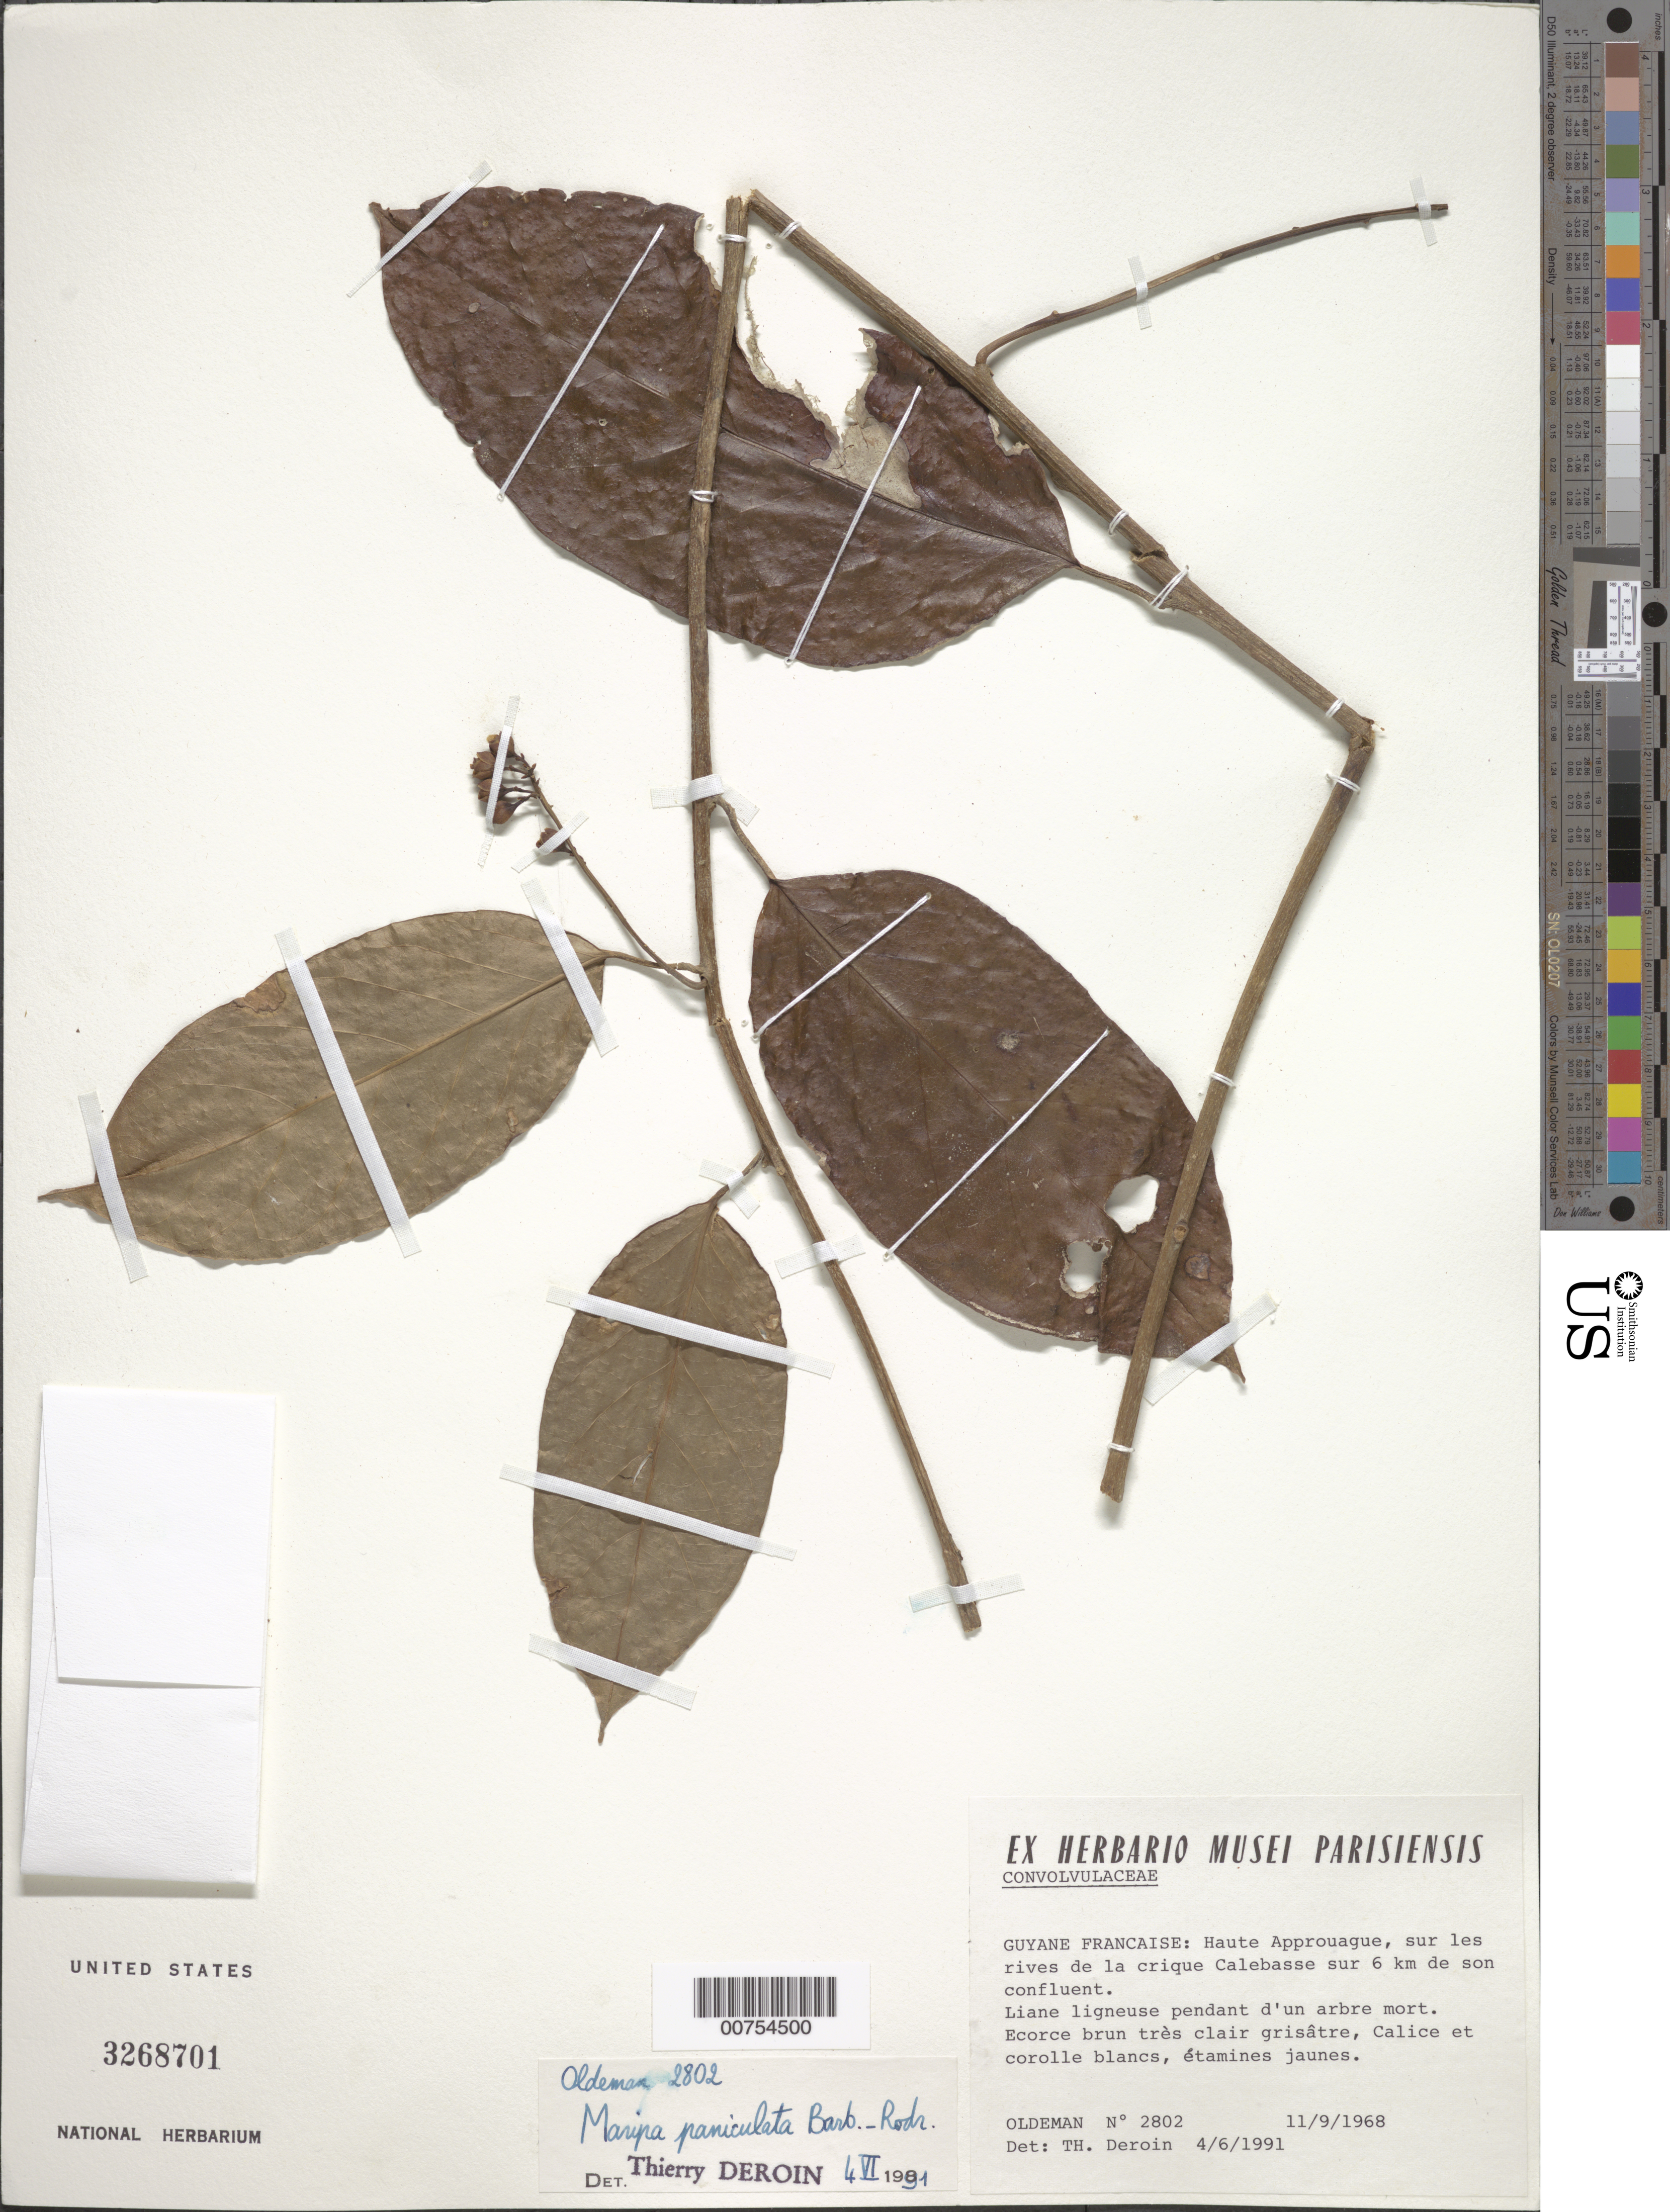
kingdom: Plantae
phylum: Tracheophyta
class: Magnoliopsida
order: Solanales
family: Convolvulaceae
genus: Maripa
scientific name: Maripa paniculata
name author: Barb. Rodr.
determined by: Deroin, T.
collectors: R. Oldeman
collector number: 2802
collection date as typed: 11-Sep-68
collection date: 1968-09-11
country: French Guiana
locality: Haute Approuague, sur les rives de la crique Calebasse sur 6 km de son confluent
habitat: Along creek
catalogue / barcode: US 3268701